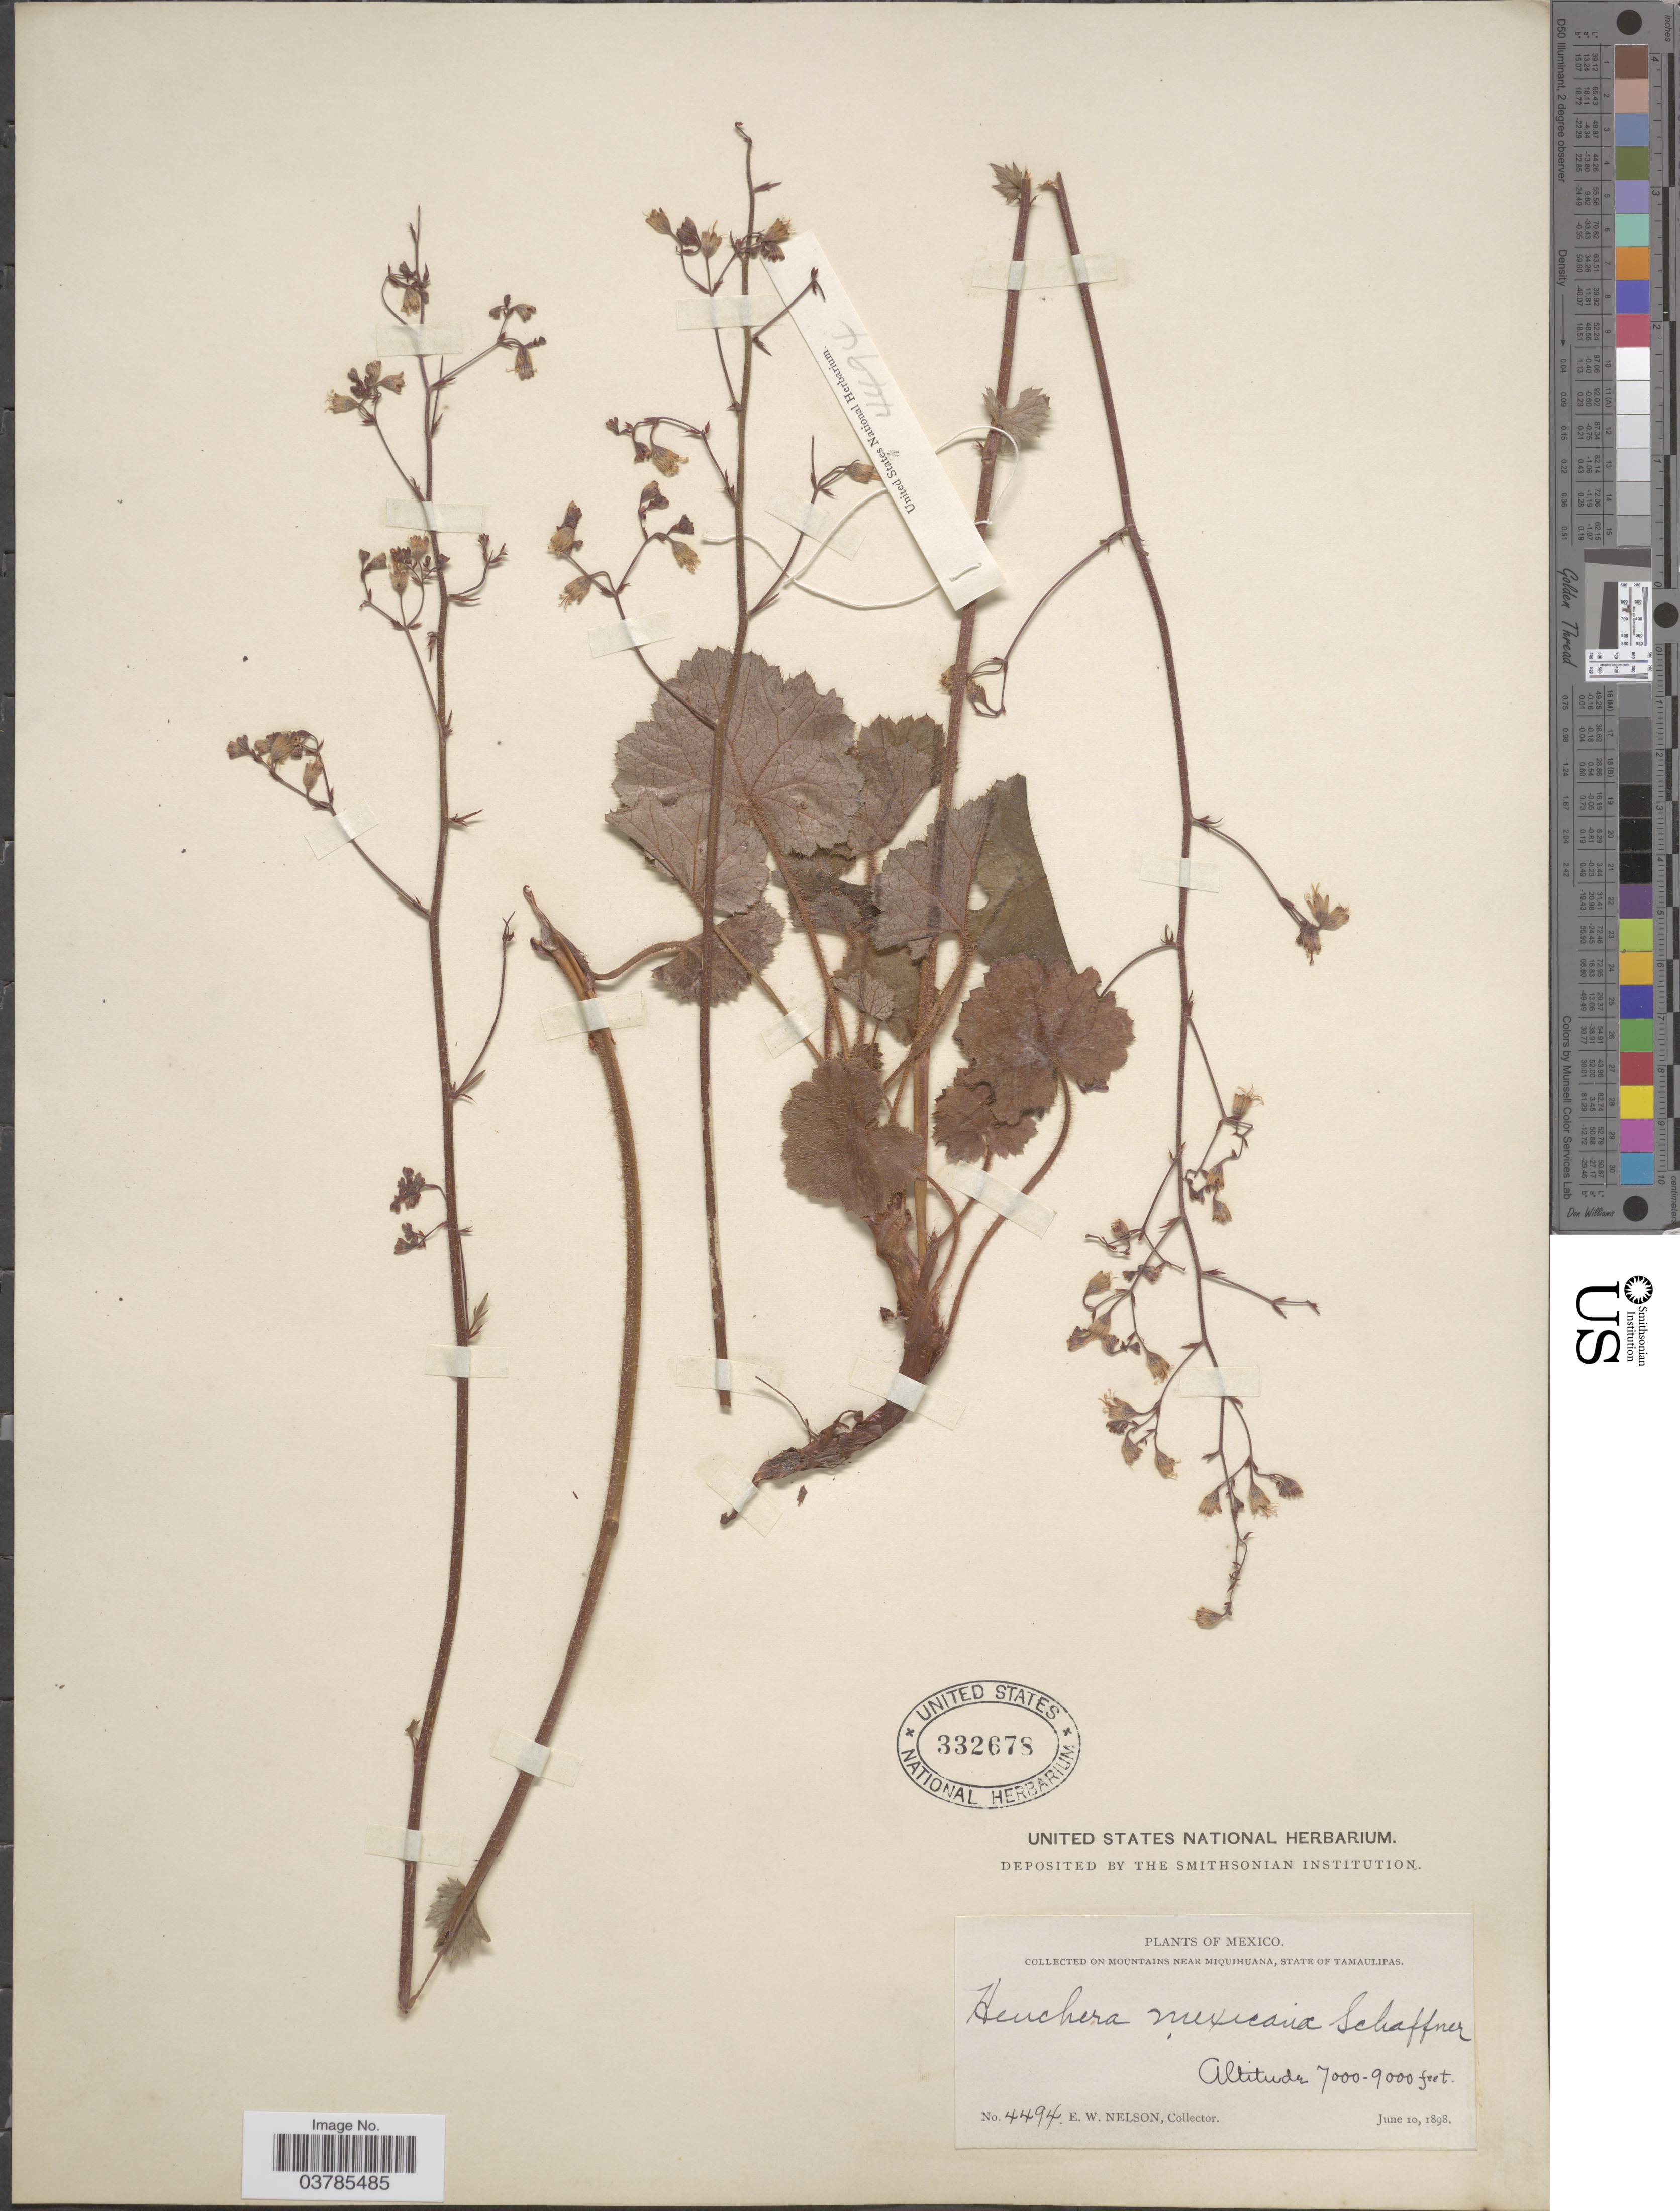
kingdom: Plantae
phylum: Tracheophyta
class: Magnoliopsida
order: Saxifragales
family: Saxifragaceae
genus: Heuchera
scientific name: Heuchera mexicana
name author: W. Schaffn. ex Rydb.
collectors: E. W. Nelson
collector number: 4494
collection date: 1898-06-10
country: Mexico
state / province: Tamaulipas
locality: On mountains near Miquihuana.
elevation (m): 2134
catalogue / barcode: US 332678